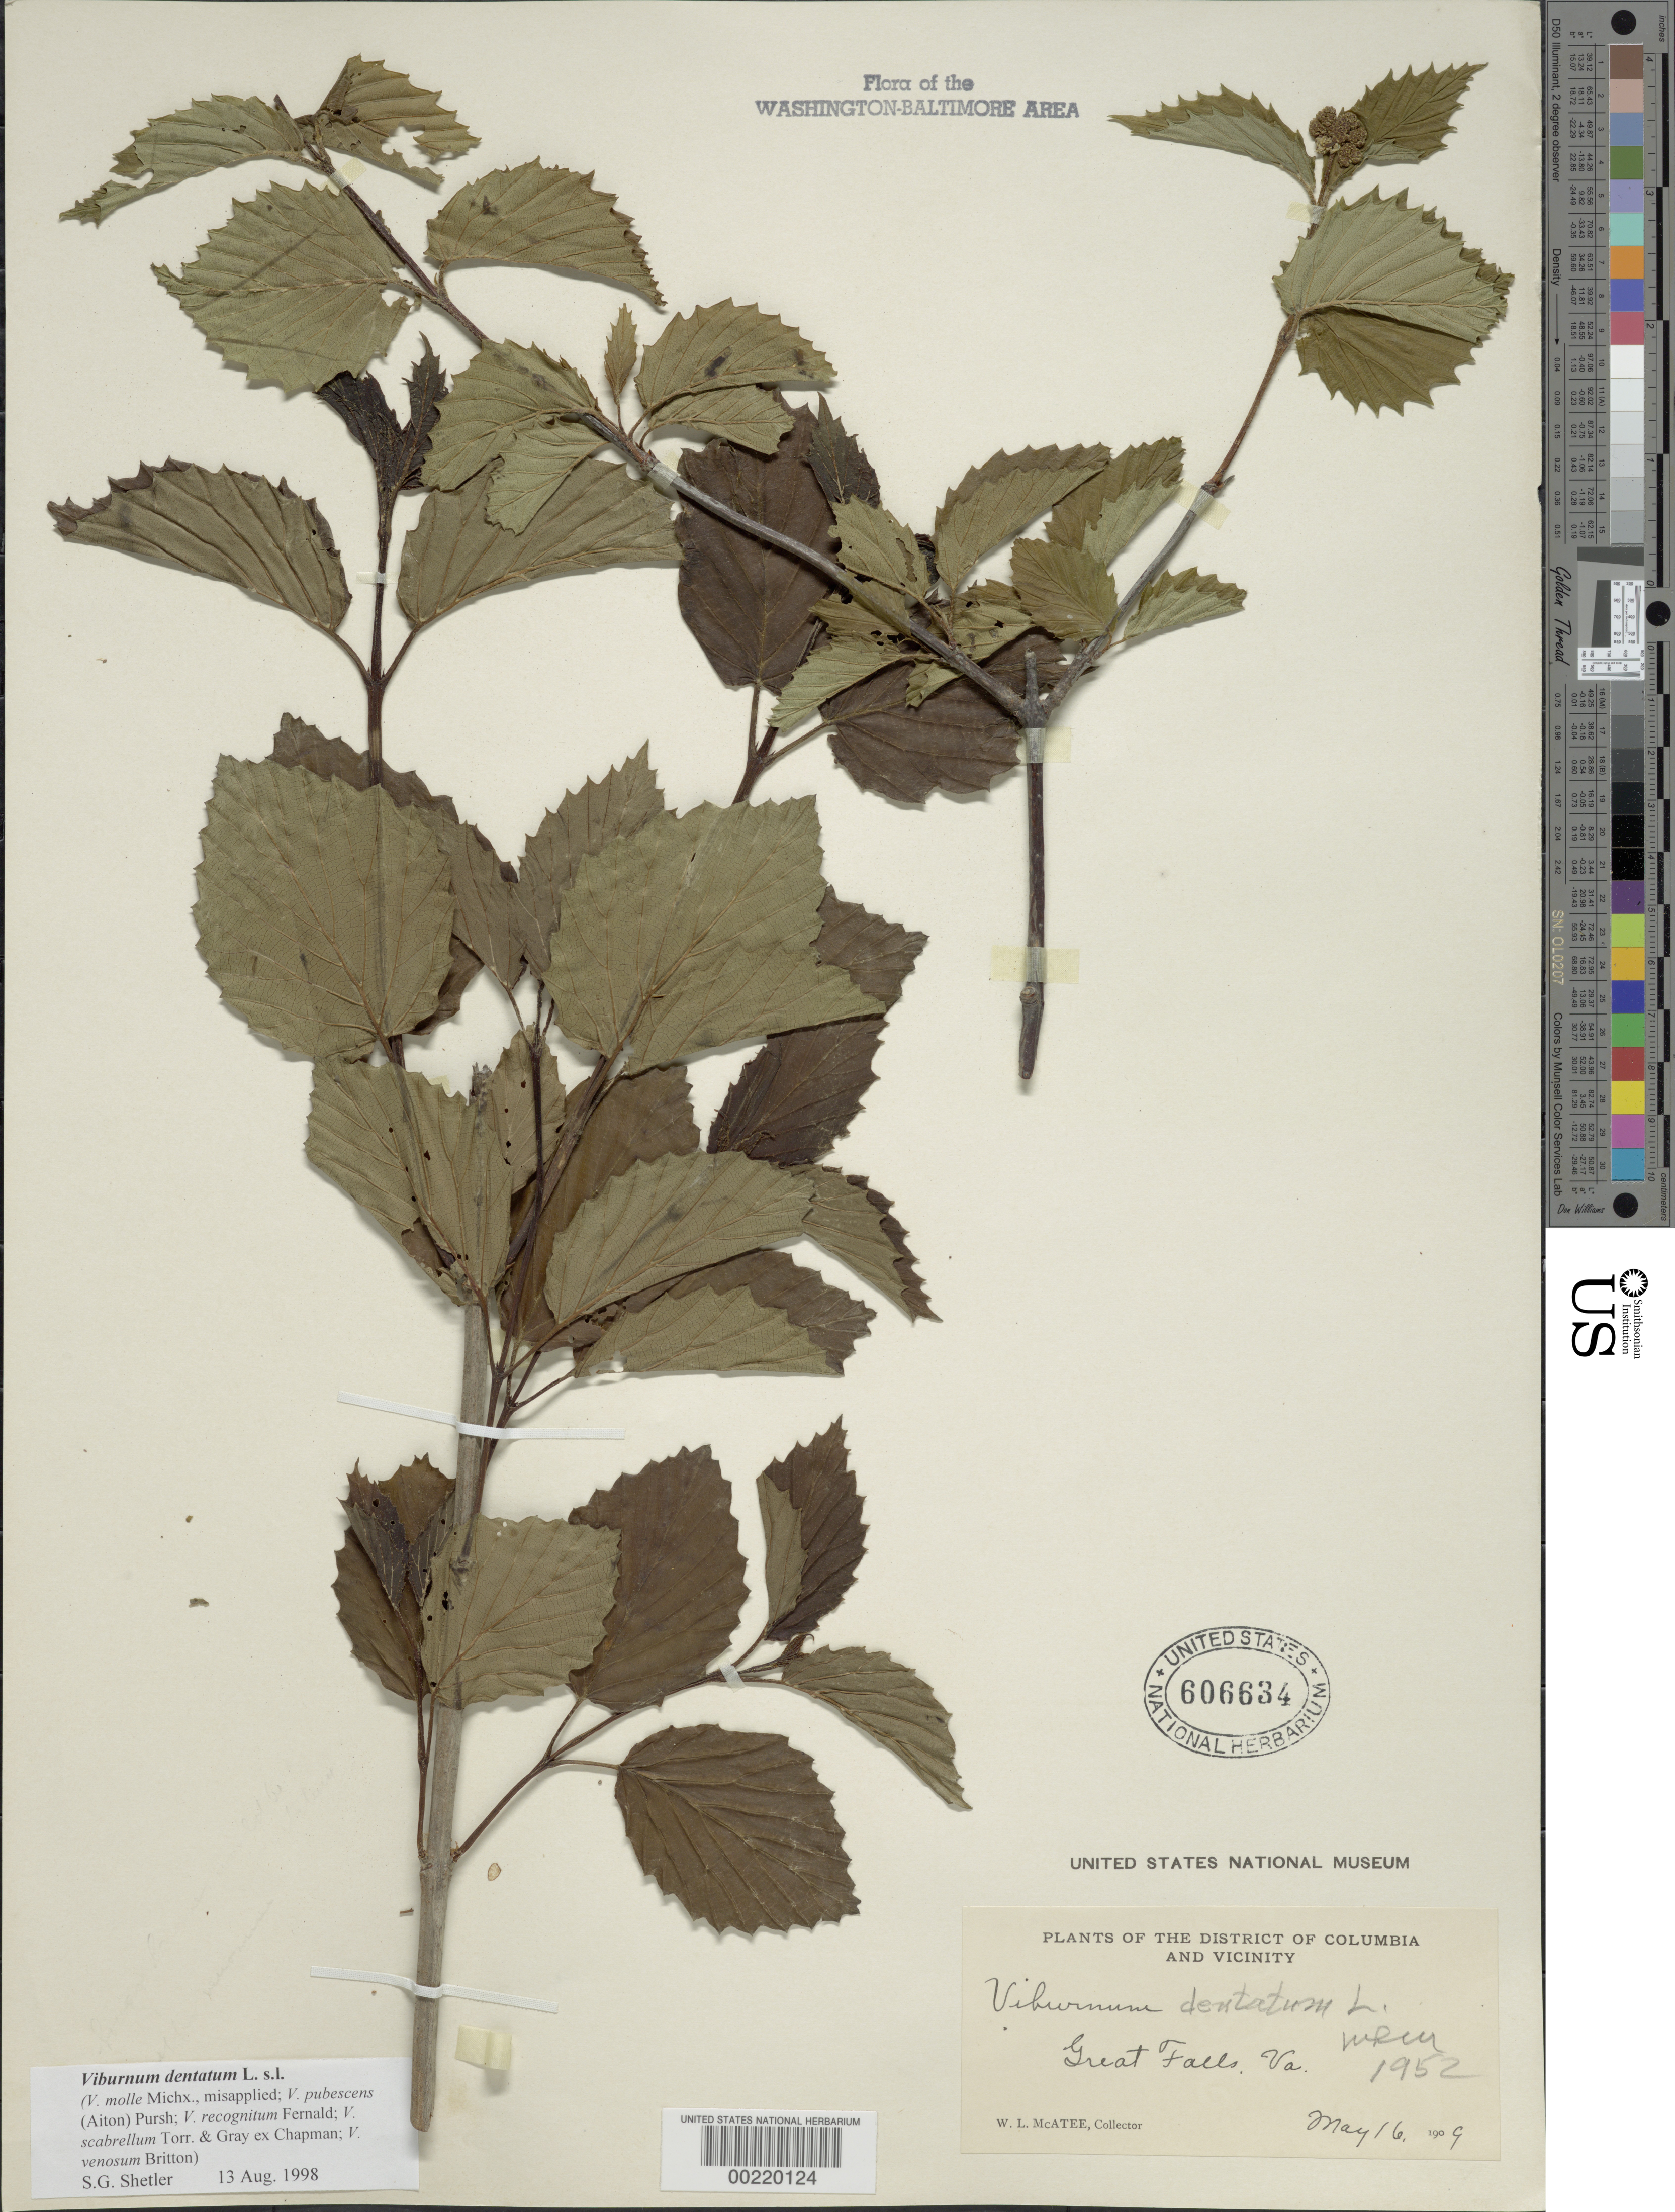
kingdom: Plantae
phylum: Tracheophyta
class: Magnoliopsida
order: Dipsacales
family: Viburnaceae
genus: Viburnum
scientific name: Viburnum dentatum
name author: L.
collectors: W. McAtee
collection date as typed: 16 May 1909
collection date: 1909-05-16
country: United States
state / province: Virginia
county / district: Fairfax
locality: Great Falls C. & O. Canal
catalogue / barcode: US 606634